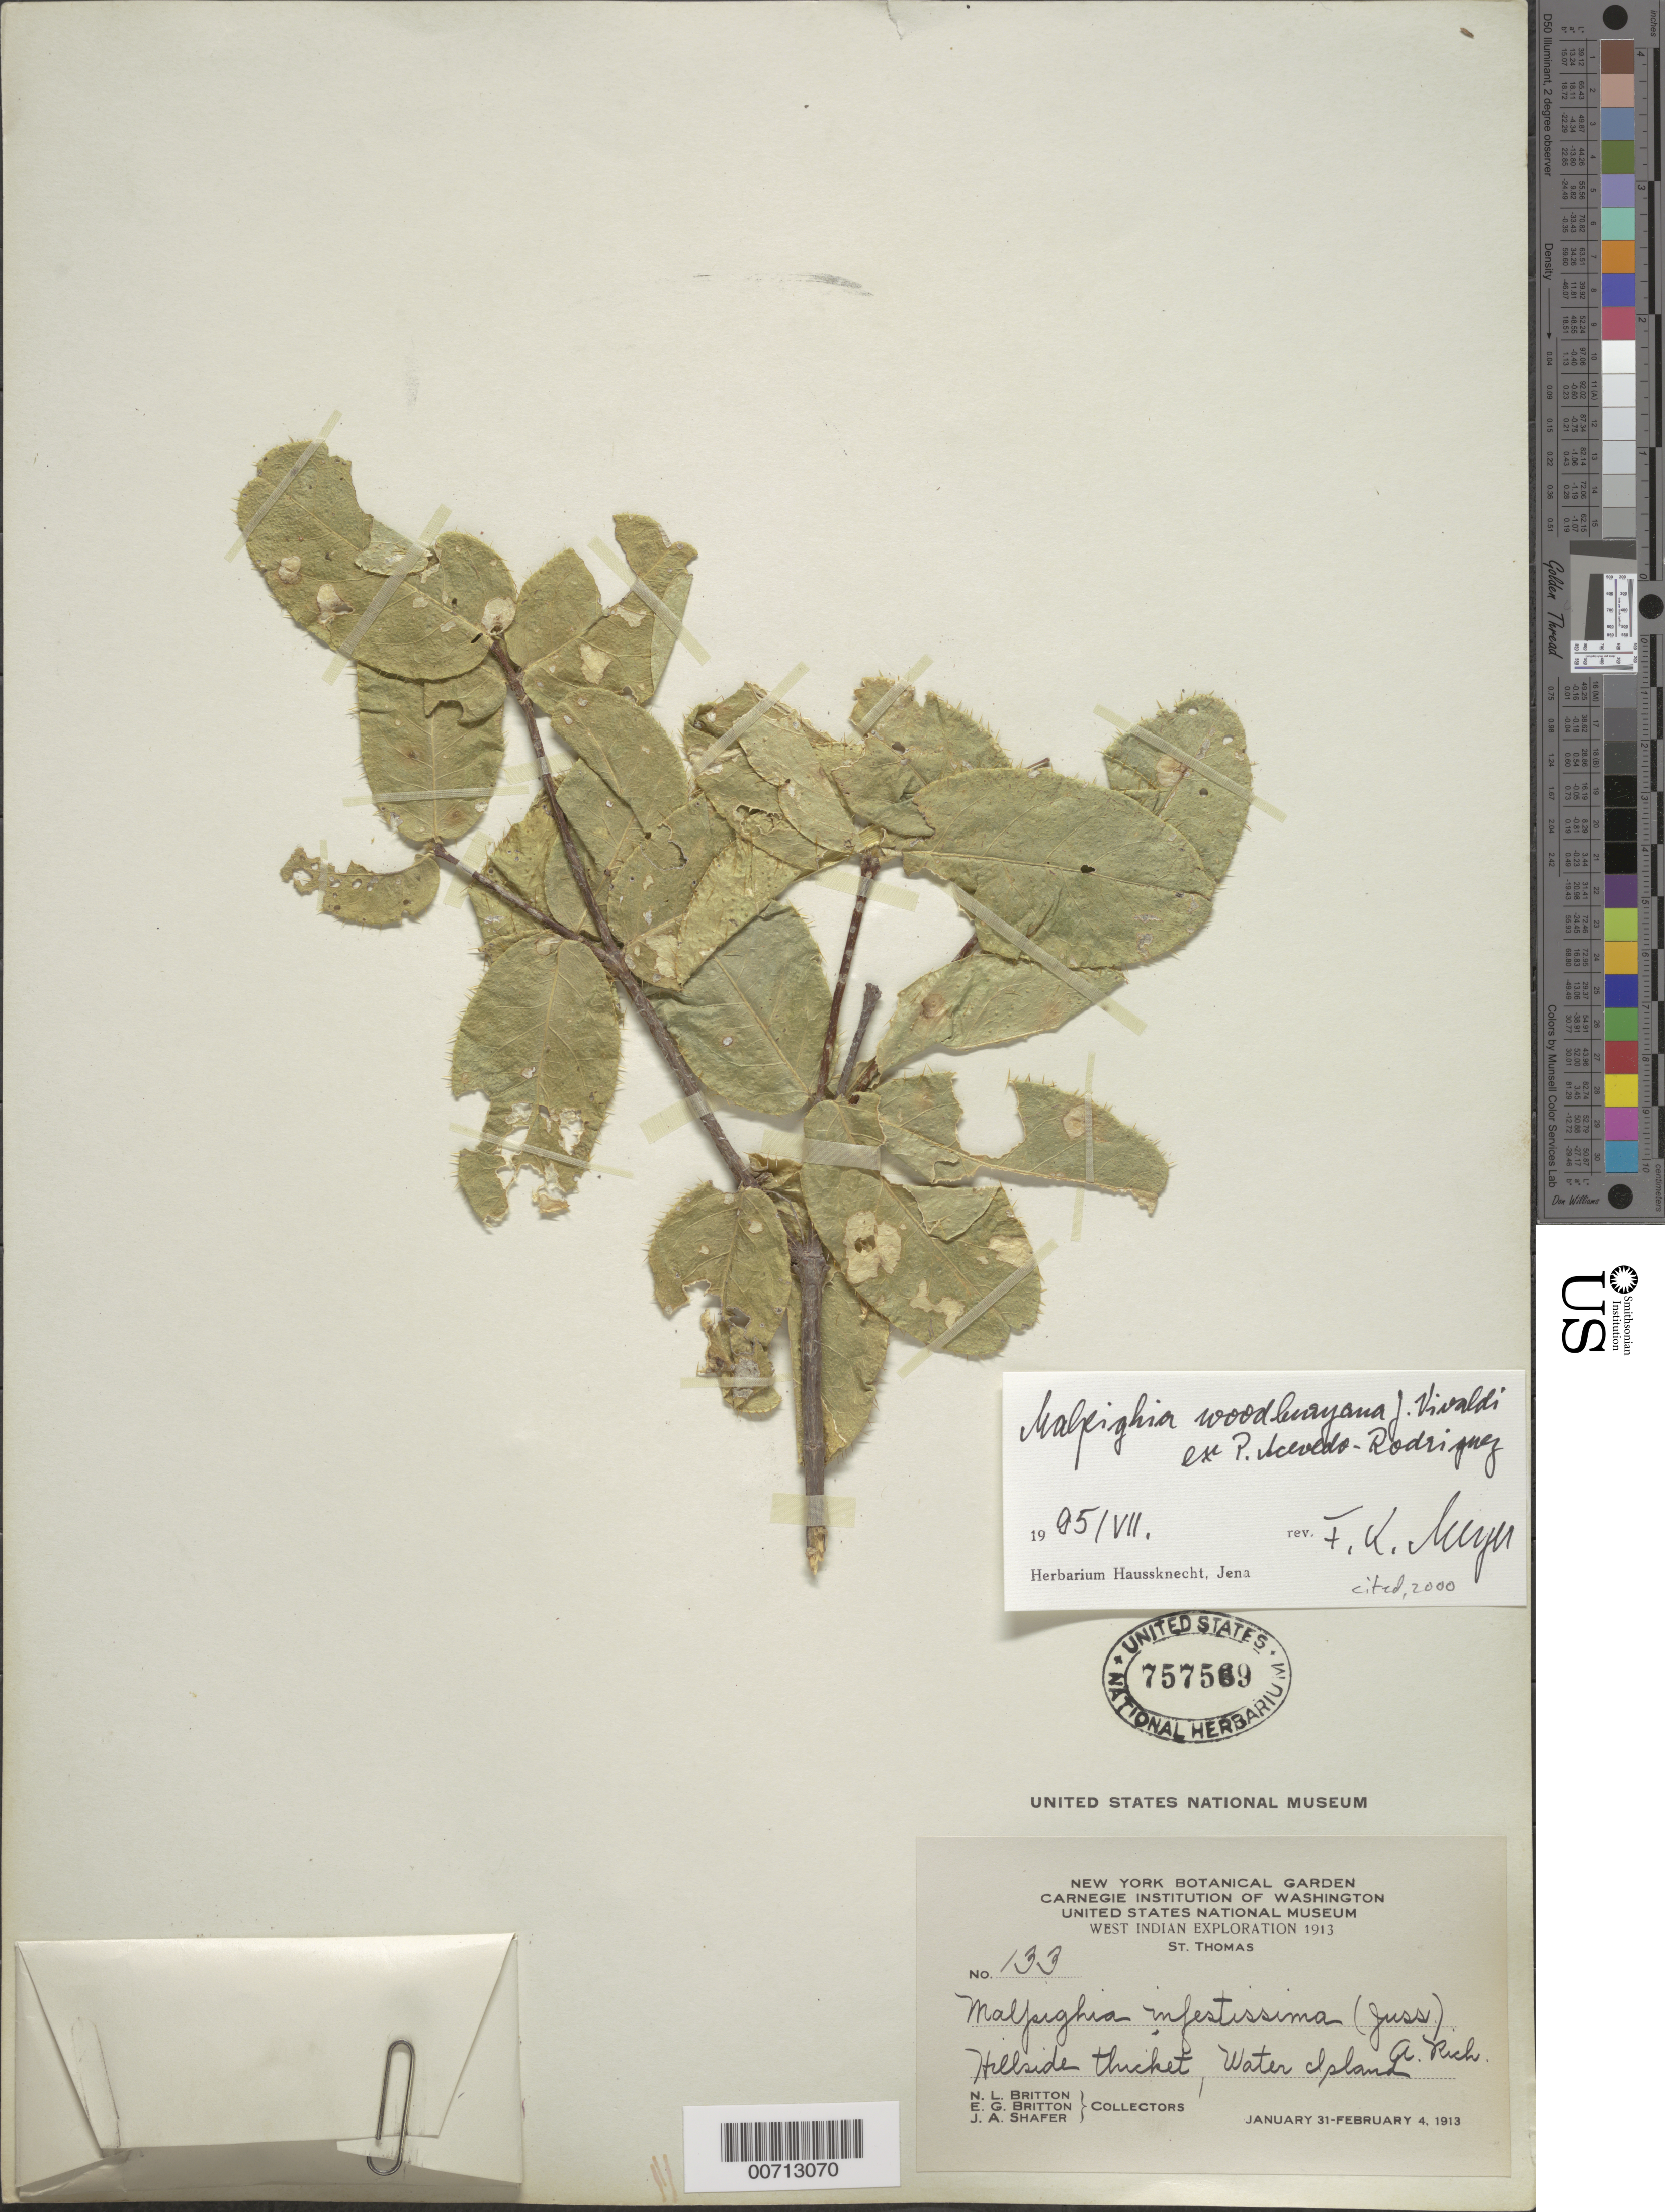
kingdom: Plantae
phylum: Tracheophyta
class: Magnoliopsida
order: Malpighiales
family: Malpighiaceae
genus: Malpighia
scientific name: Malpighia woodburyana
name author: Vivaldi ex Acev.-Rodr.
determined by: Meyer, F. K.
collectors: N. Britton, E. G. Britton & J. A. Shafer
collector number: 133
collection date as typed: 31 Jan 1913 to 04 Feb 1913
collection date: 1913-01-31/1913-02-04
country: U.S. Virgin Islands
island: Water Island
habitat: Hillside thicket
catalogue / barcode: US 757569